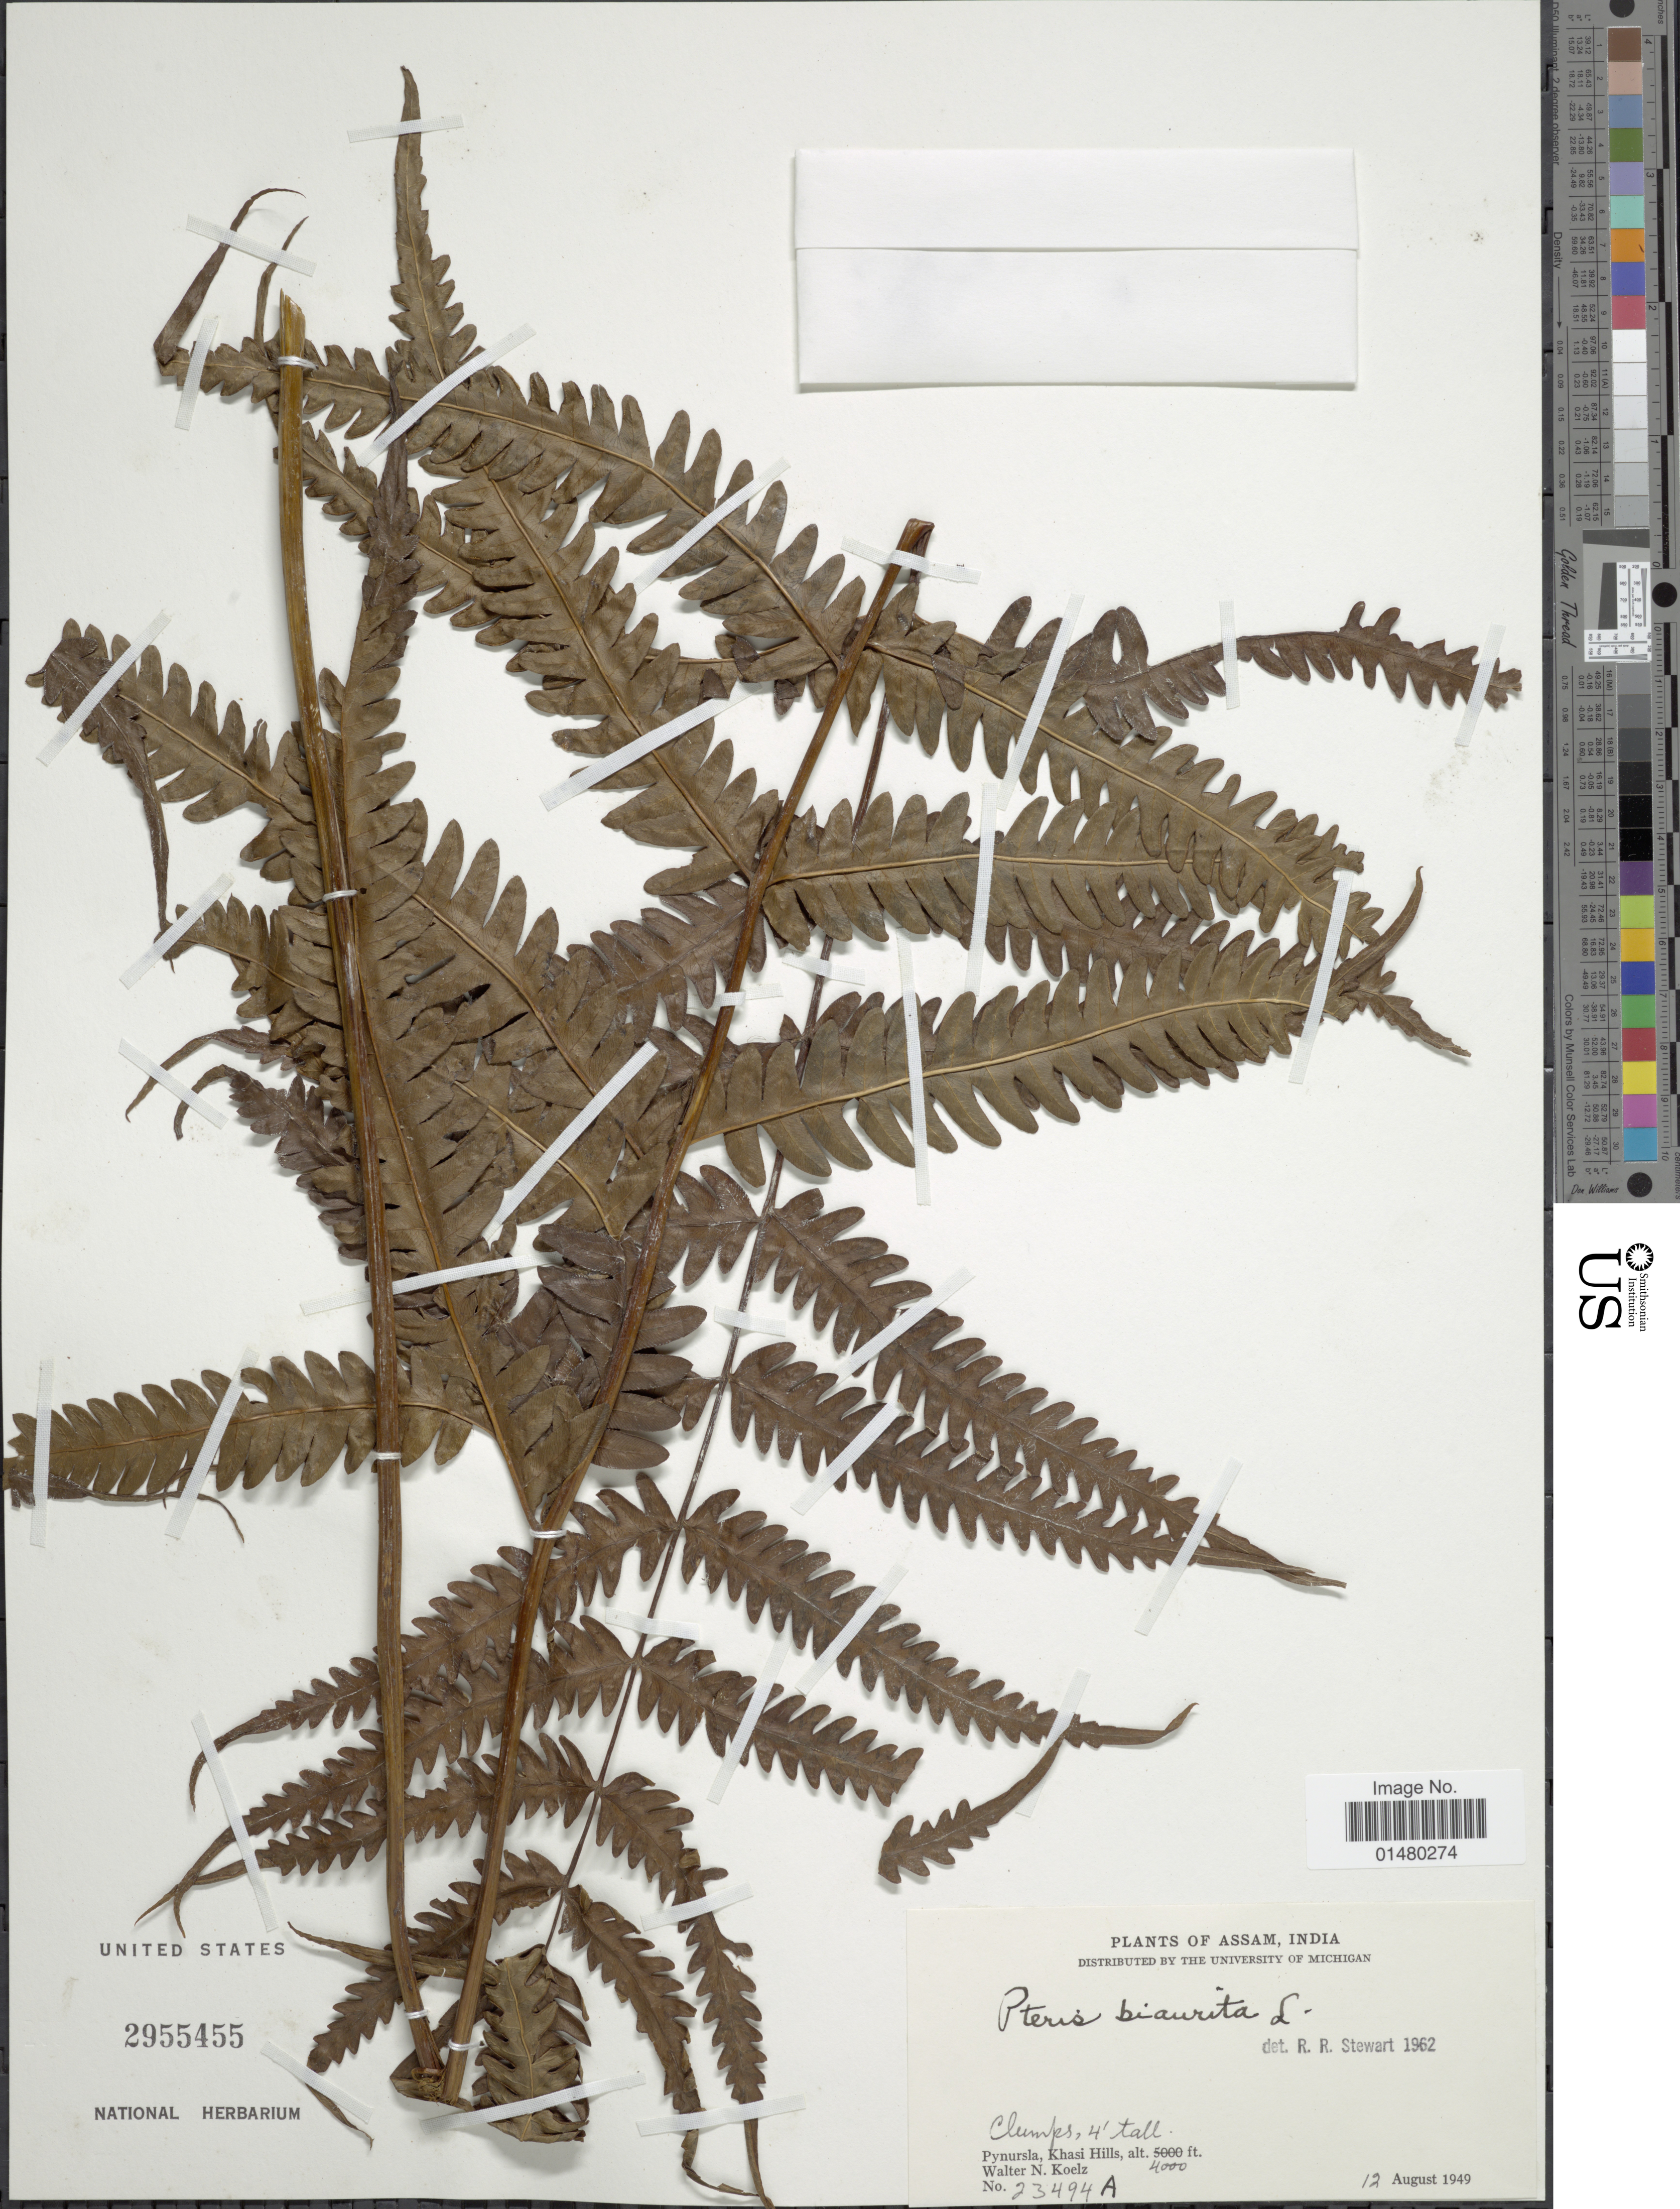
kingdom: Plantae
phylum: Tracheophyta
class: Polypodiopsida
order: Polypodiales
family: Pteridaceae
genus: Pteris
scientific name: Pteris biaurita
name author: L.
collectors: W. N. Koelz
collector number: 23494A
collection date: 1949-08-12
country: India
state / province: Meghalaya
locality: Pynursla, Khasi Hills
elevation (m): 1219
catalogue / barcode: US 2955455